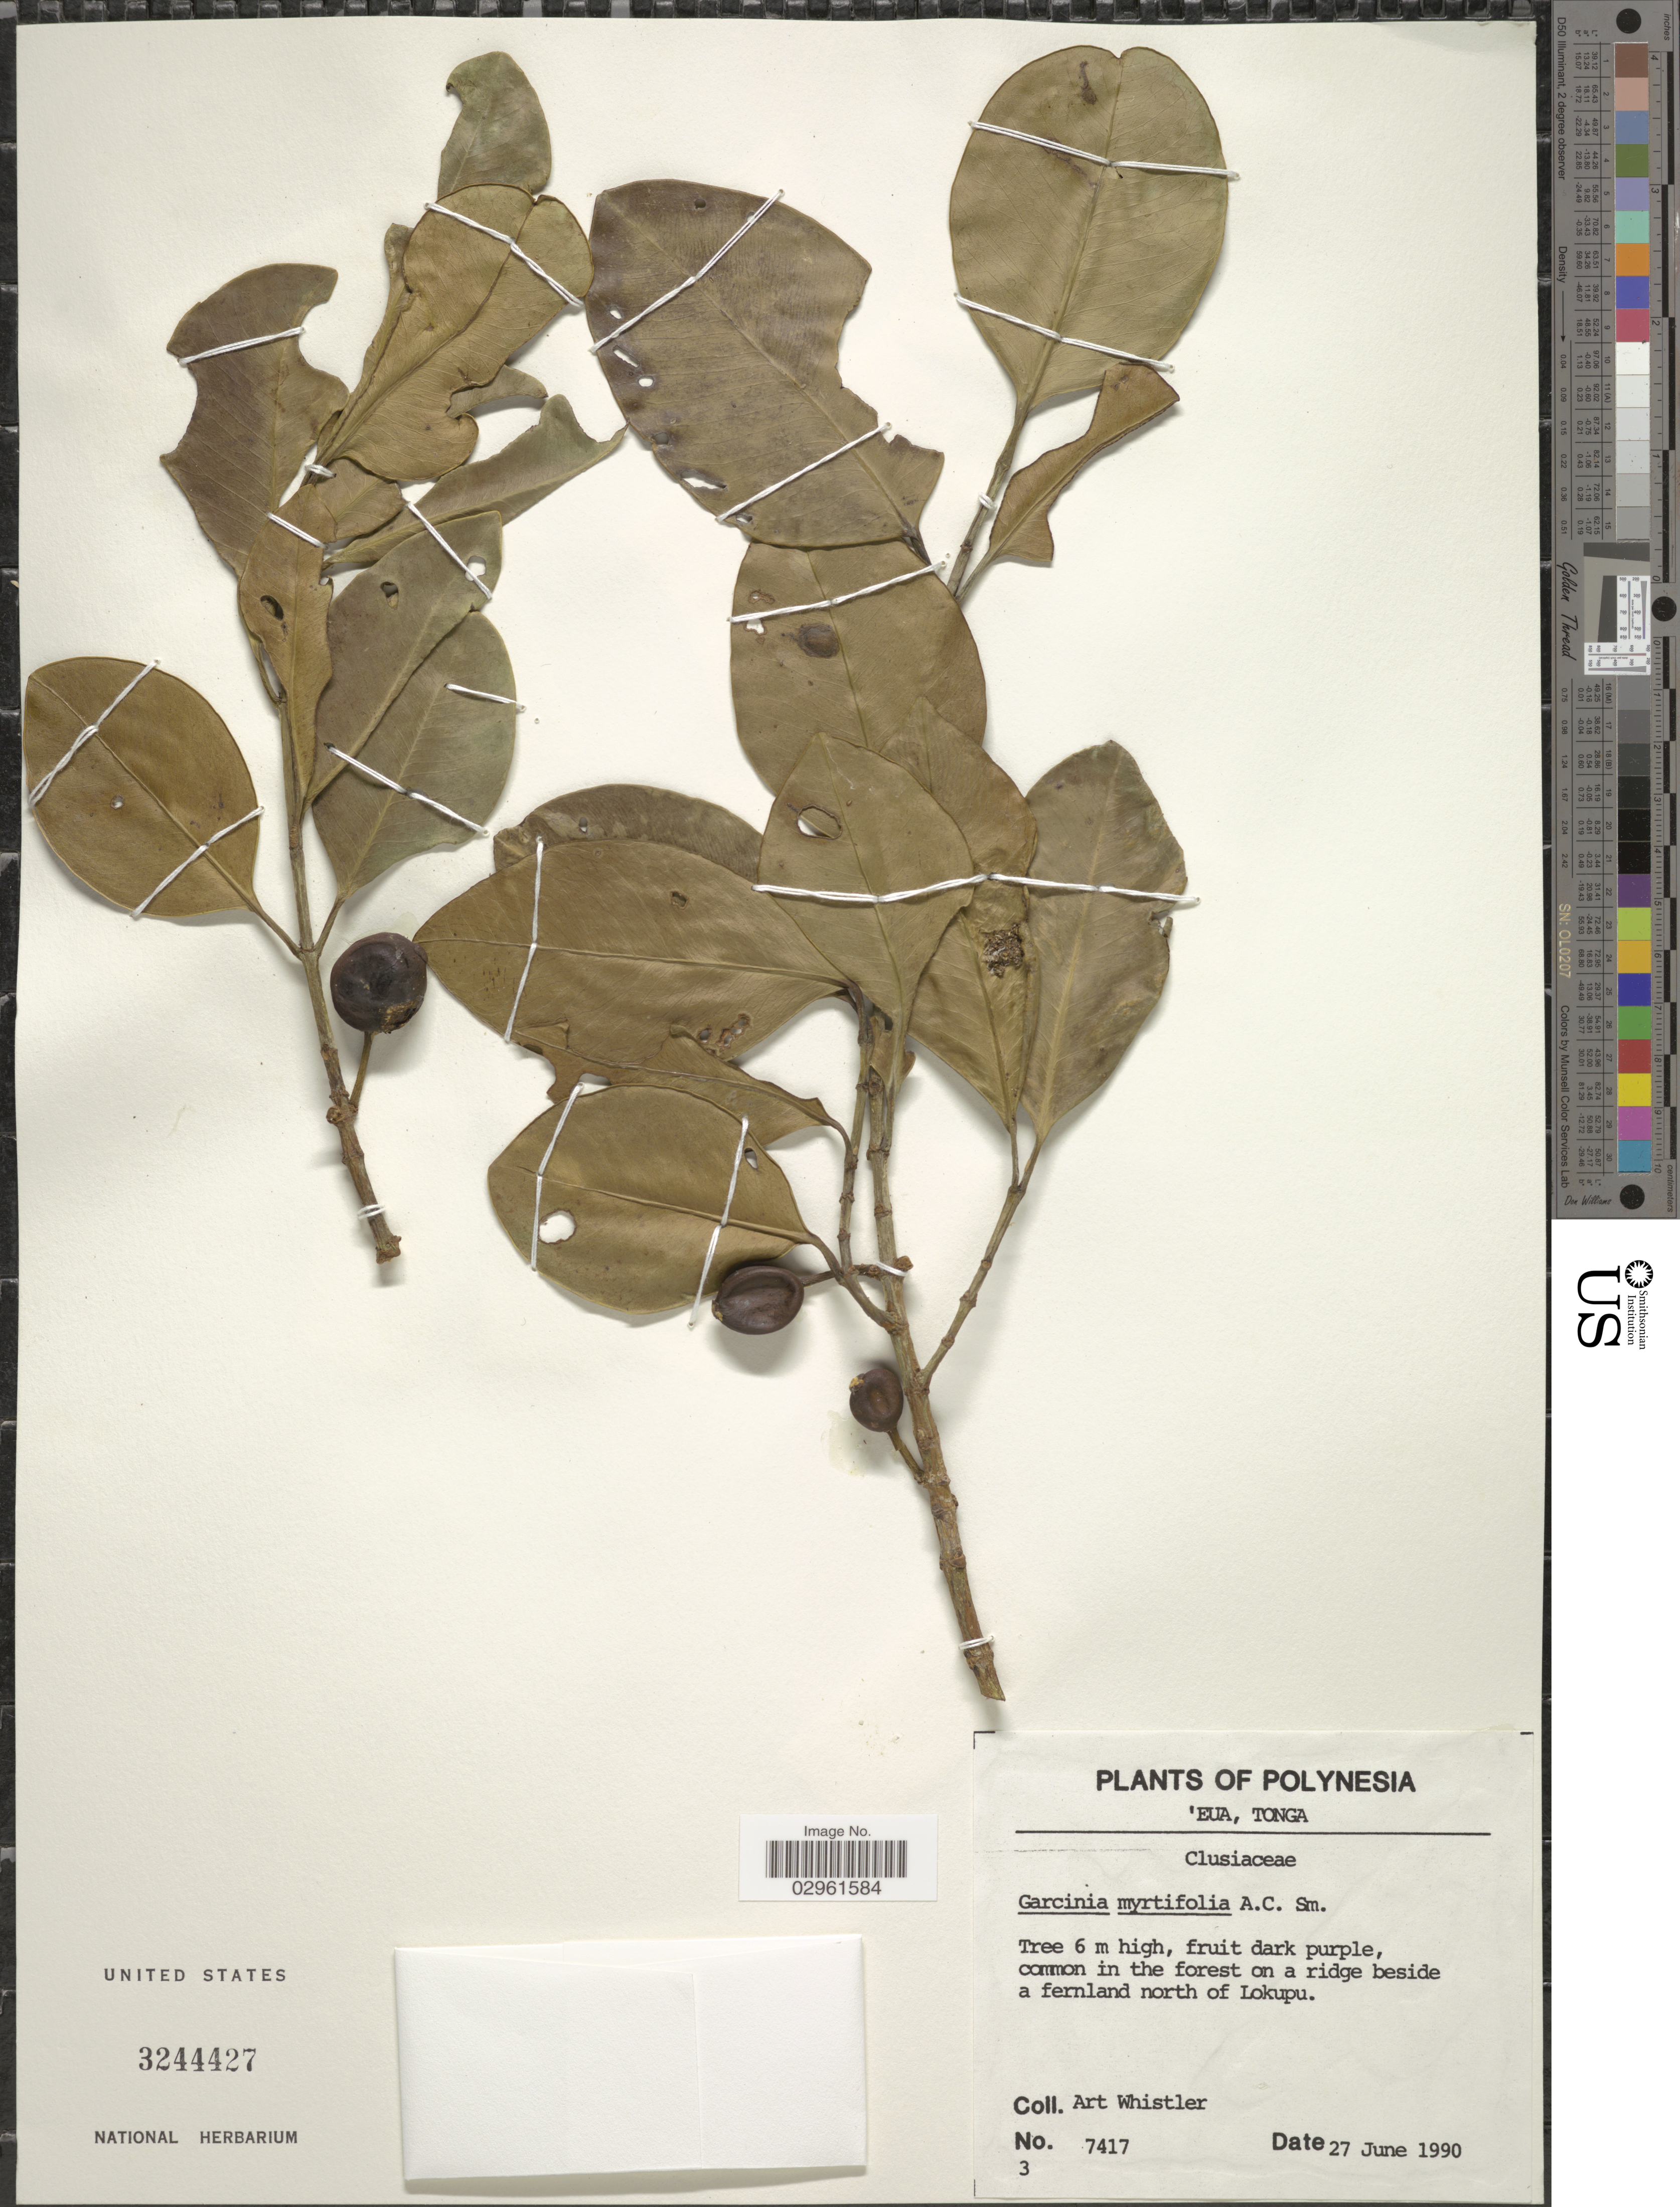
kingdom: Plantae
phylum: Tracheophyta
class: Magnoliopsida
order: Malpighiales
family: Clusiaceae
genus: Garcinia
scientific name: Garcinia myrtifolia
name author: A.C. Sm.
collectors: A. Whistler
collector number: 7417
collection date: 1990-06-27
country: Tonga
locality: Polynesia. 'Eua. In the forest on a ridge beside a fernland north of Lokupu.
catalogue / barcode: US 3244427